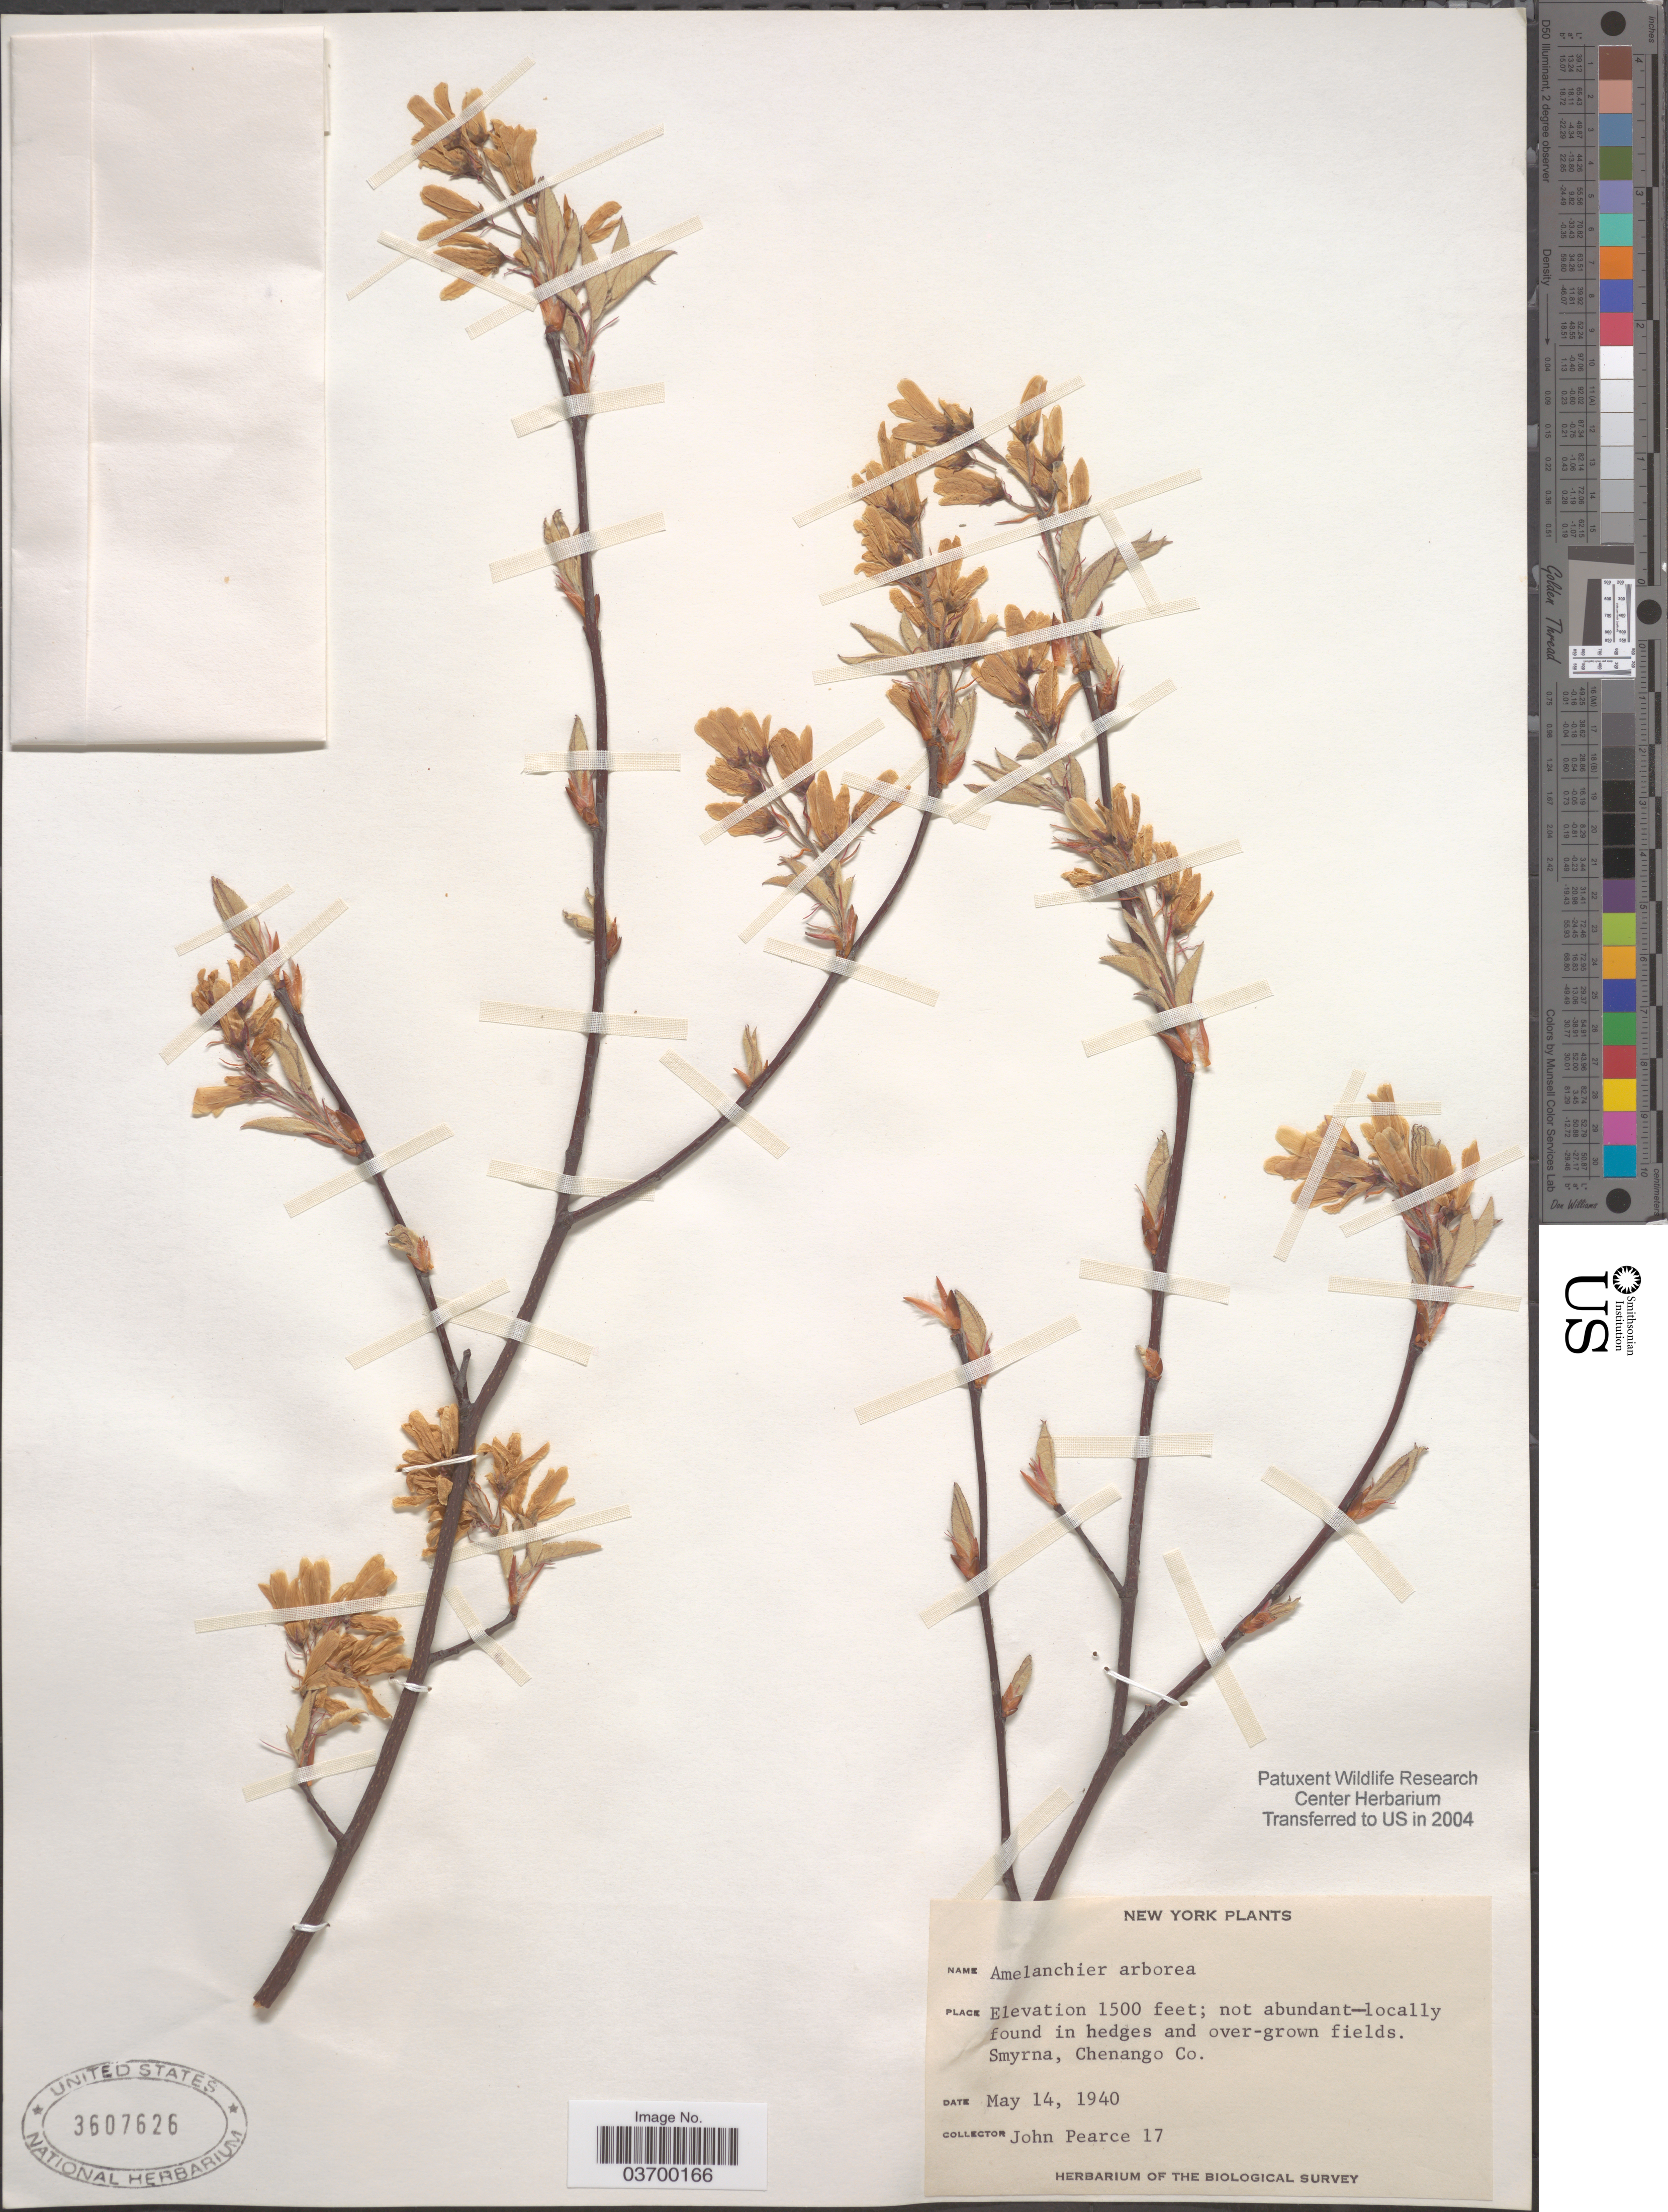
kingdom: Plantae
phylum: Tracheophyta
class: Magnoliopsida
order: Rosales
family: Rosaceae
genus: Amelanchier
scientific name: Amelanchier arborea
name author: (F. Michx.) Fernald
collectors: J. Pearce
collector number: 17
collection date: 1940-05-14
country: United States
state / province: New York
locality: Smyrna, Chenango Co.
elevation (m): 457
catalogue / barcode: US 3607626